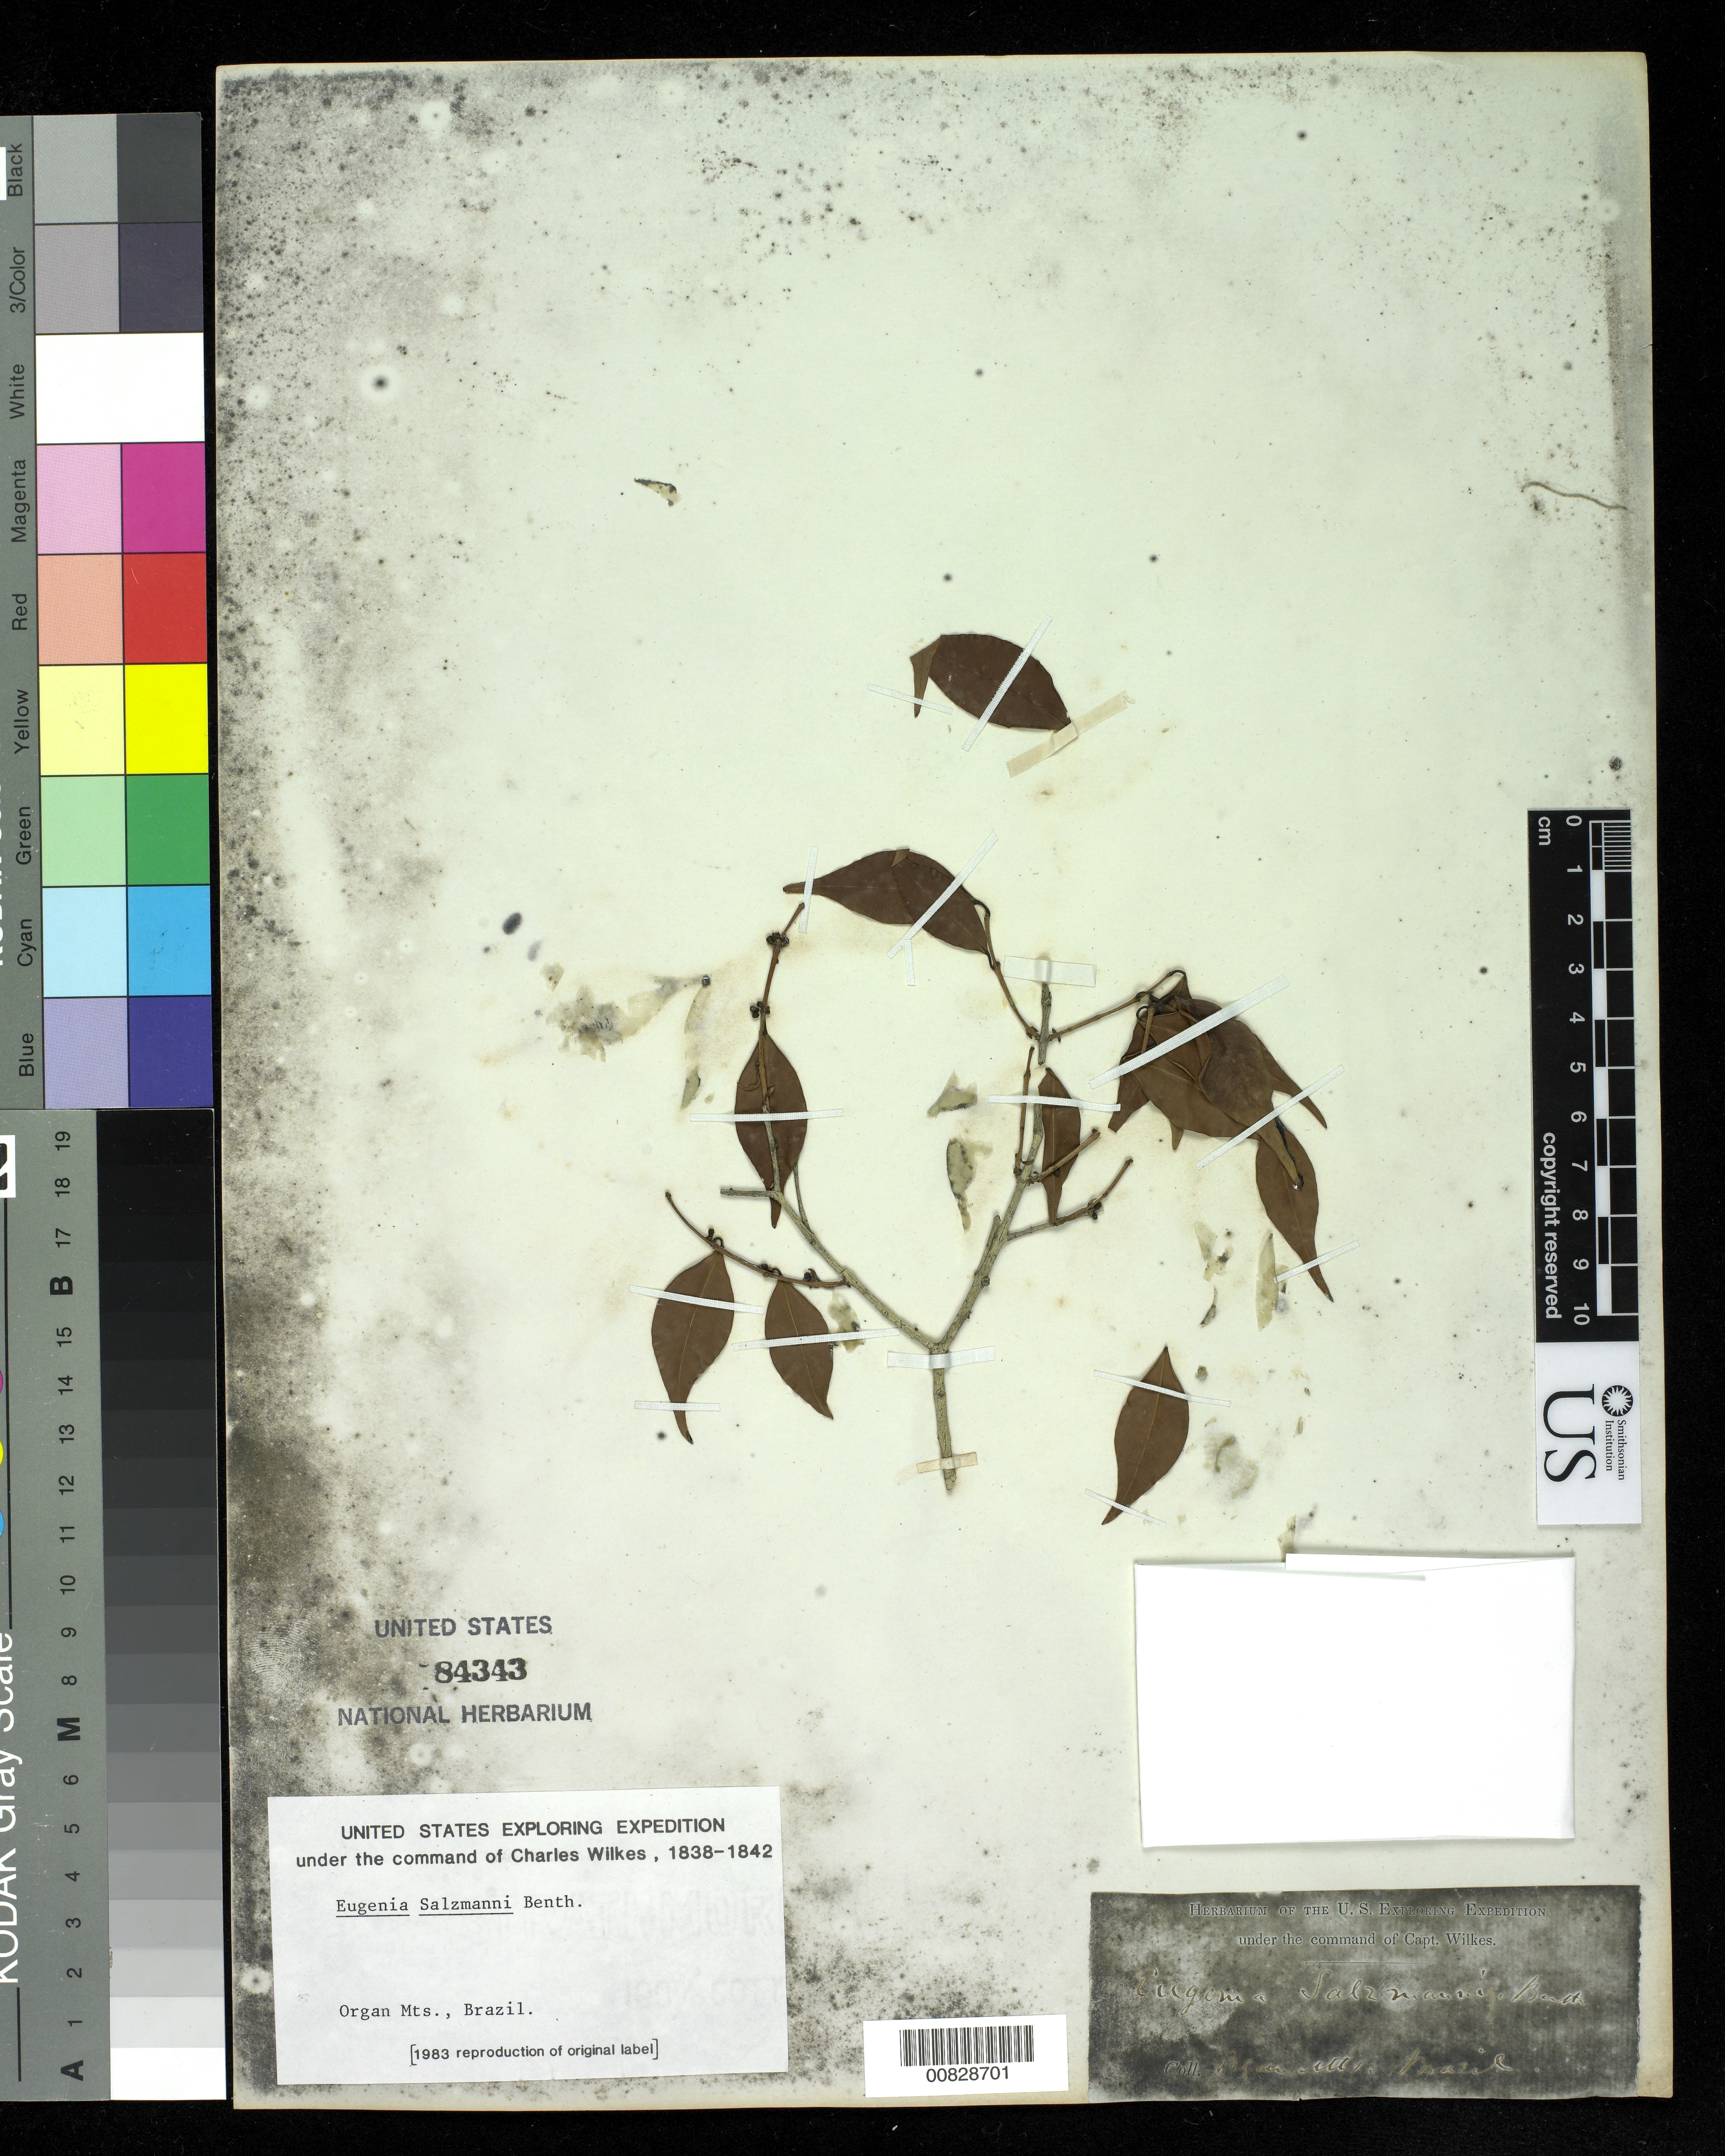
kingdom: Plantae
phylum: Tracheophyta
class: Magnoliopsida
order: Myrtales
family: Myrtaceae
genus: Eugenia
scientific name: Eugenia salzmannii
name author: Benth.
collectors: Wilkes Explor. Exped.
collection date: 1838/1842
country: Brazil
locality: Organ Mts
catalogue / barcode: US 84343